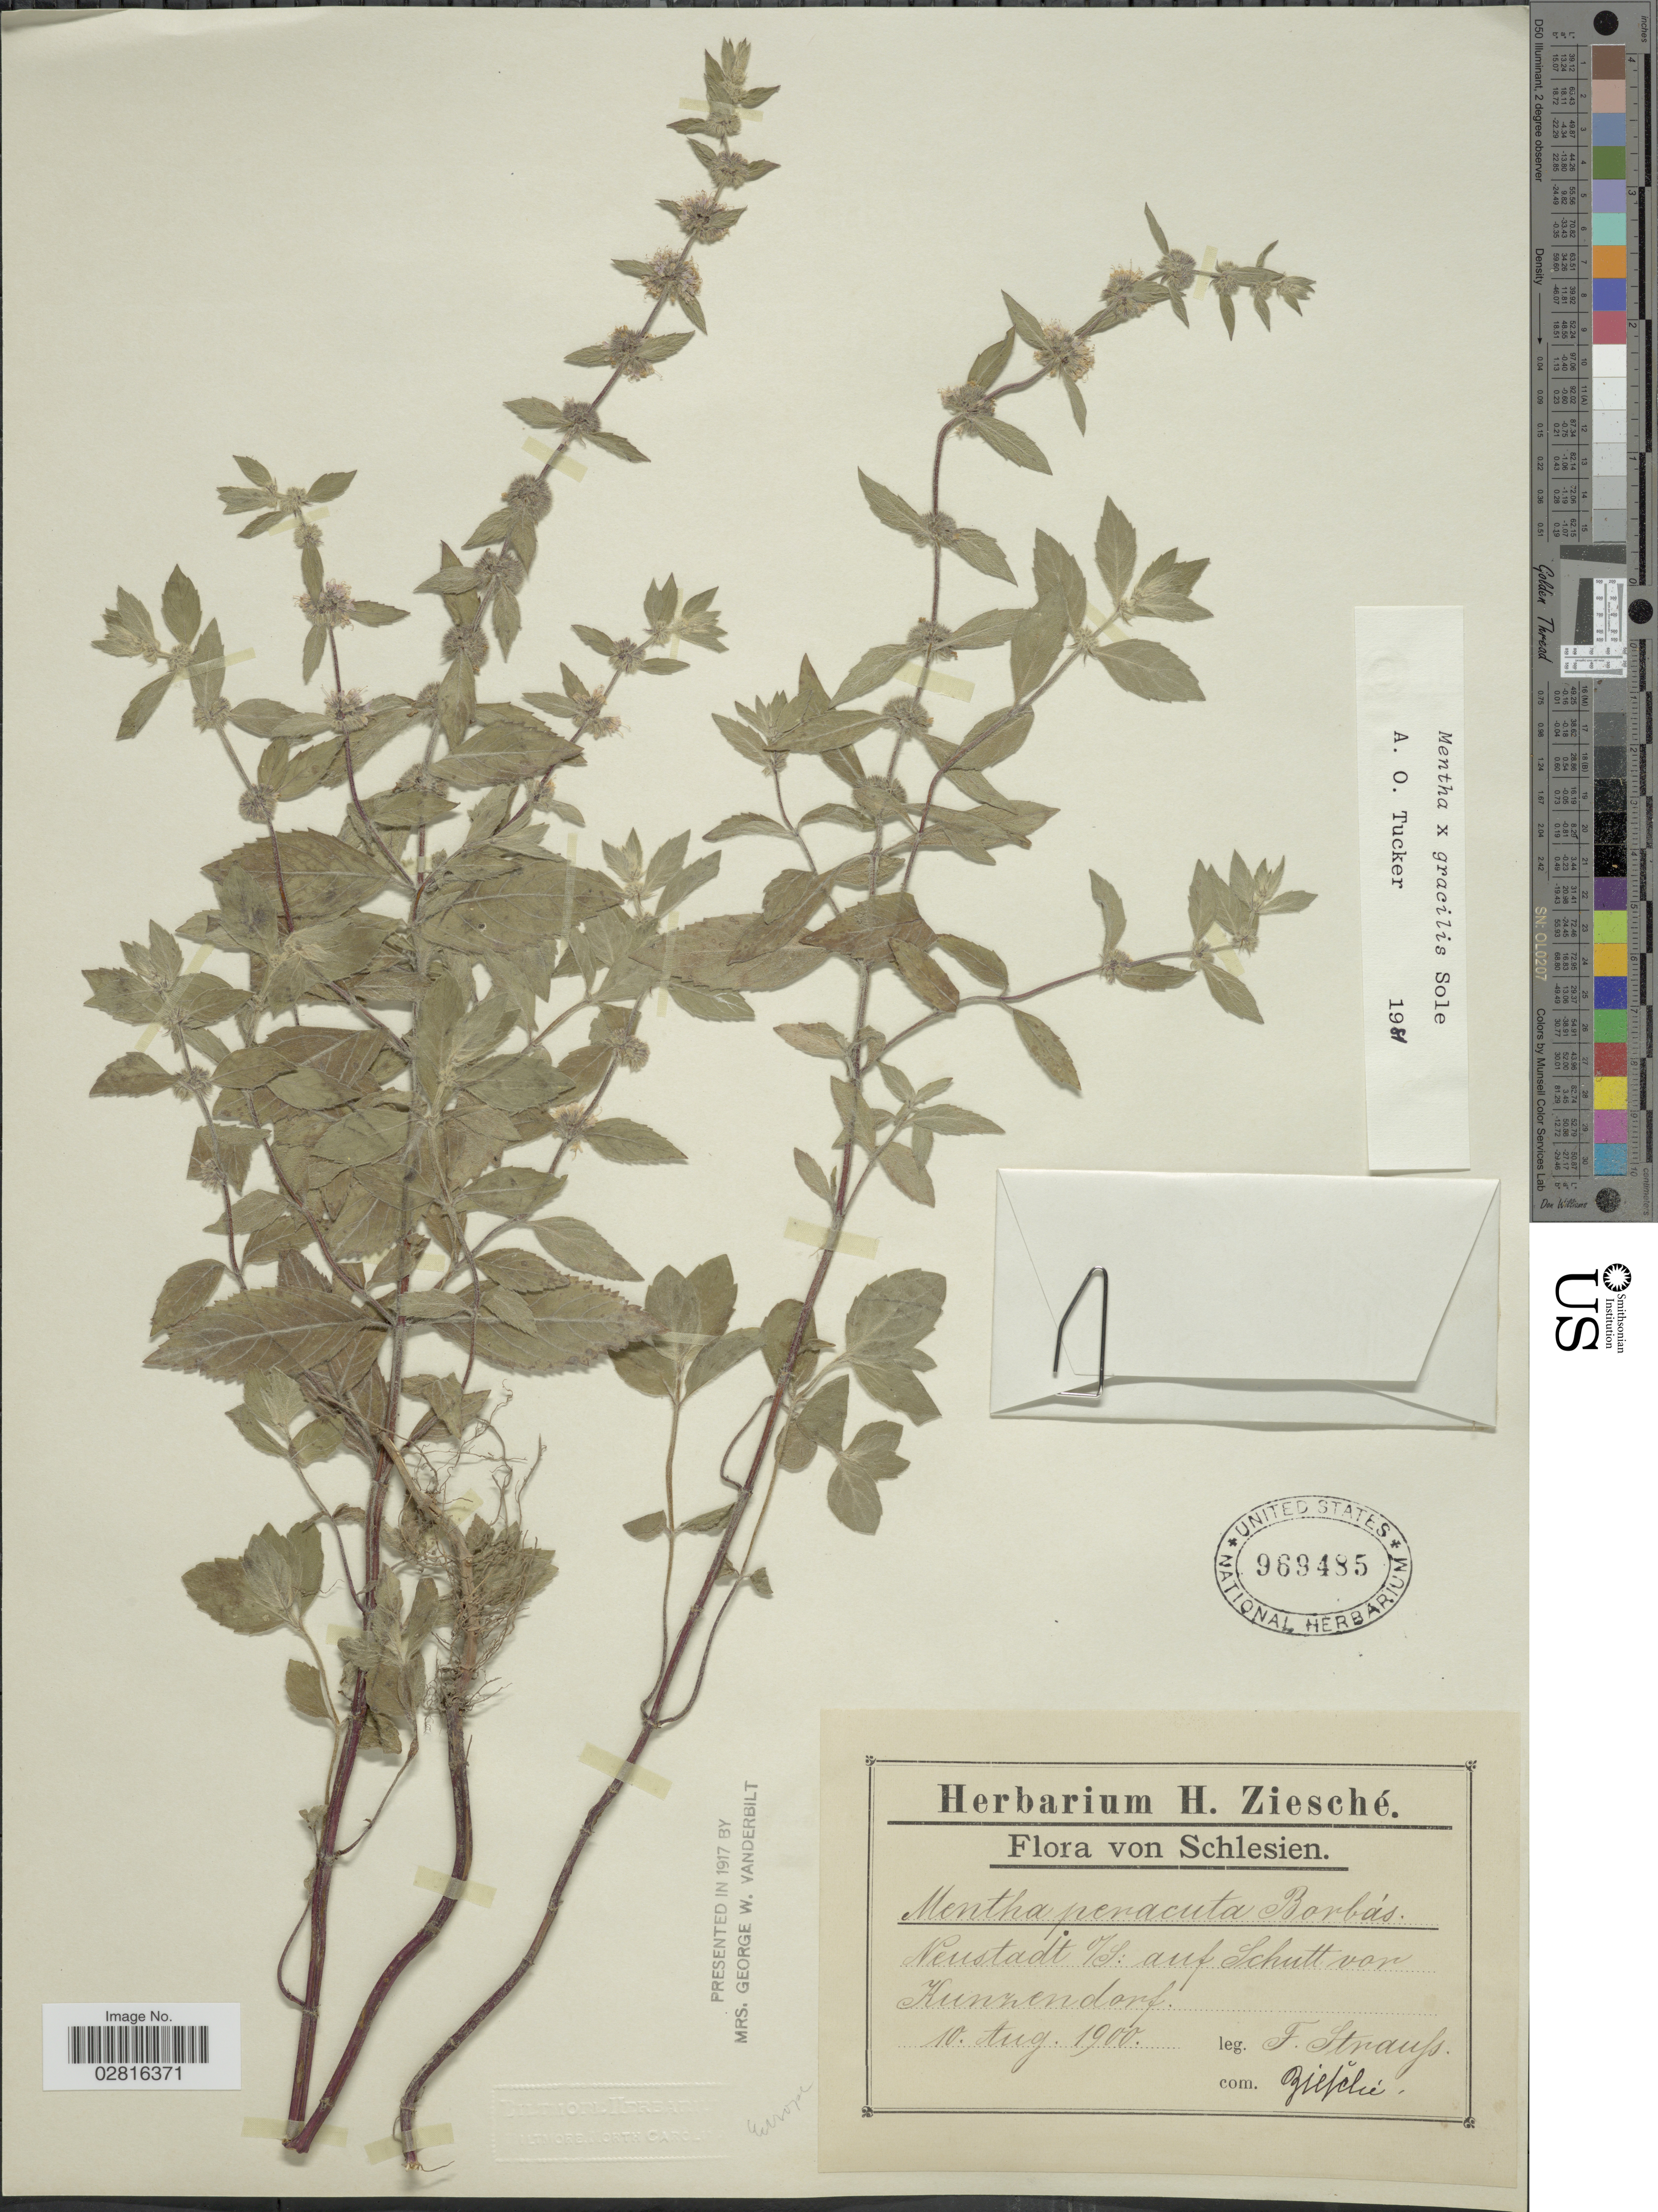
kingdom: Plantae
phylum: Tracheophyta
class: Magnoliopsida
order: Lamiales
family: Lamiaceae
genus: Mentha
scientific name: Mentha x gracilis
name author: Sole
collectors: F. Strauss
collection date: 1900-08-10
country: Poland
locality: Schlesien. Neustadt v/s [interpreted]: auf Schutt vor Kunzendorf. Europe.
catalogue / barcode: US 969485